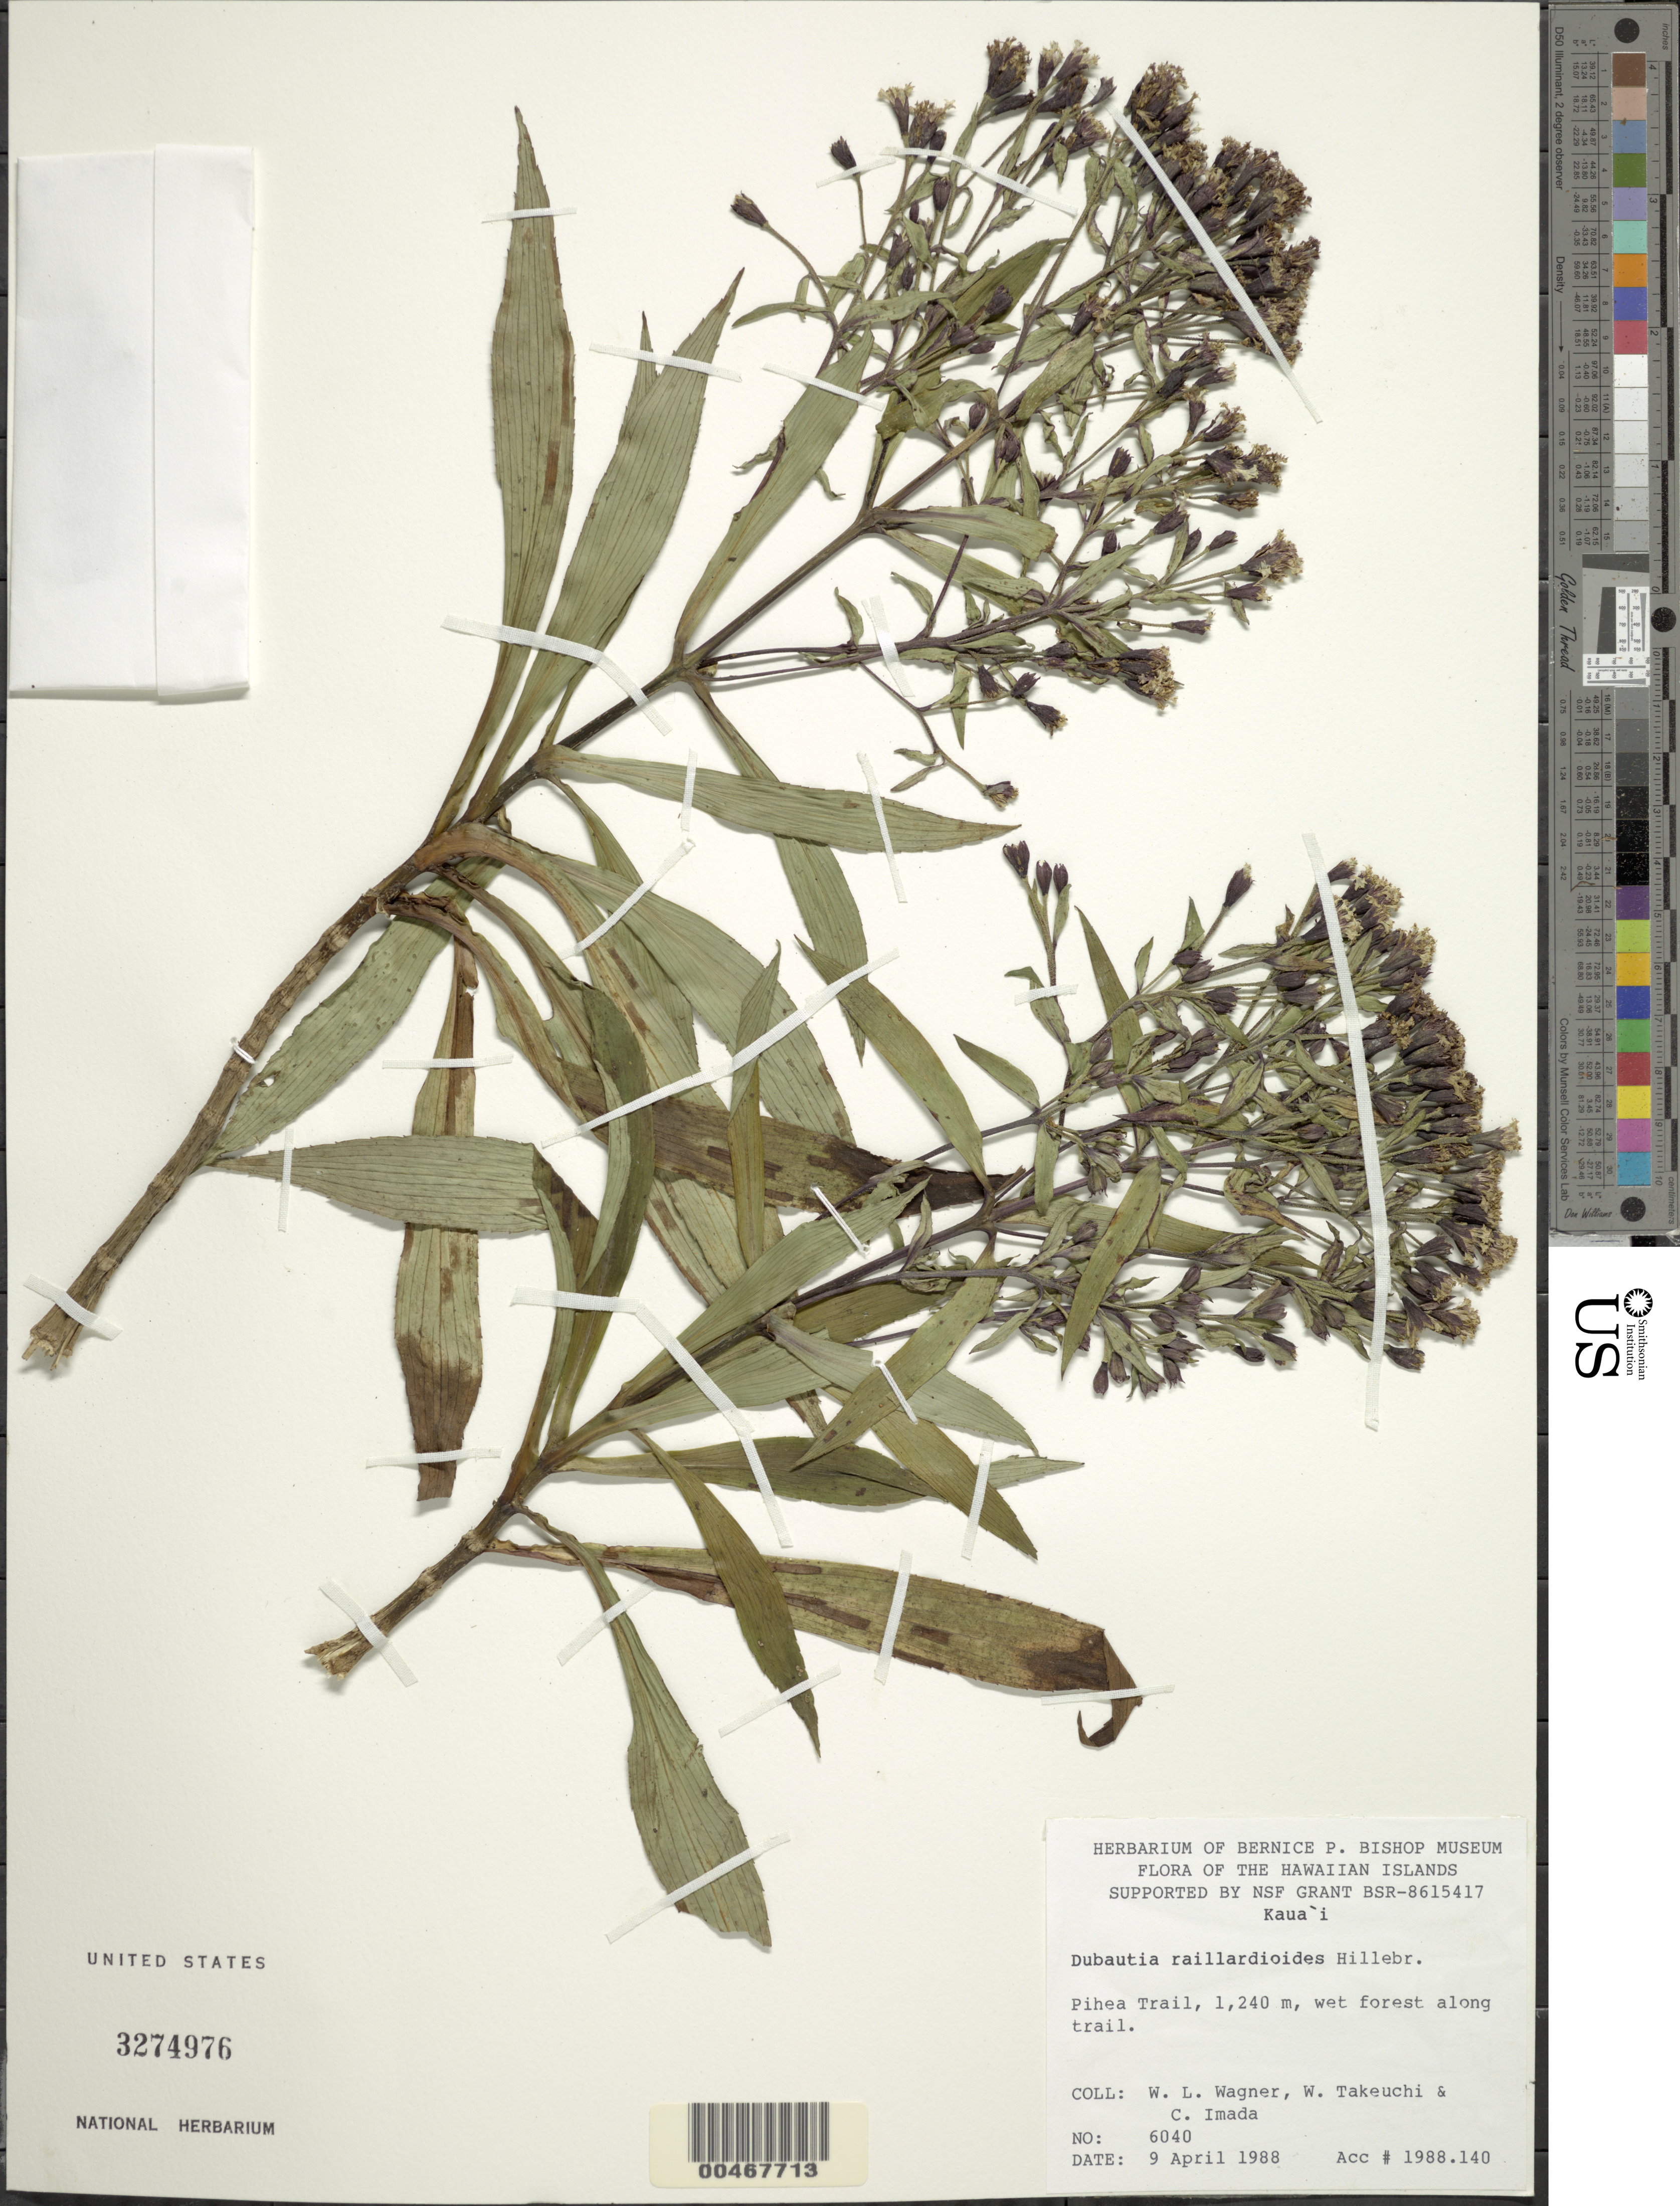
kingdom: Plantae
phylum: Tracheophyta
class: Magnoliopsida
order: Asterales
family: Asteraceae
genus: Dubautia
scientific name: Dubautia raillardioides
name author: Hillebr.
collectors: W. L. Wagner, W. N. Takeuchi & C. Imada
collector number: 6040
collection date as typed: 9 Apr 1988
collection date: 1988-04-09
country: United States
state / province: Hawaii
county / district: Kauai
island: Kaua'i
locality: Pihea Trail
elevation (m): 1240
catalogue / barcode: US 3274976